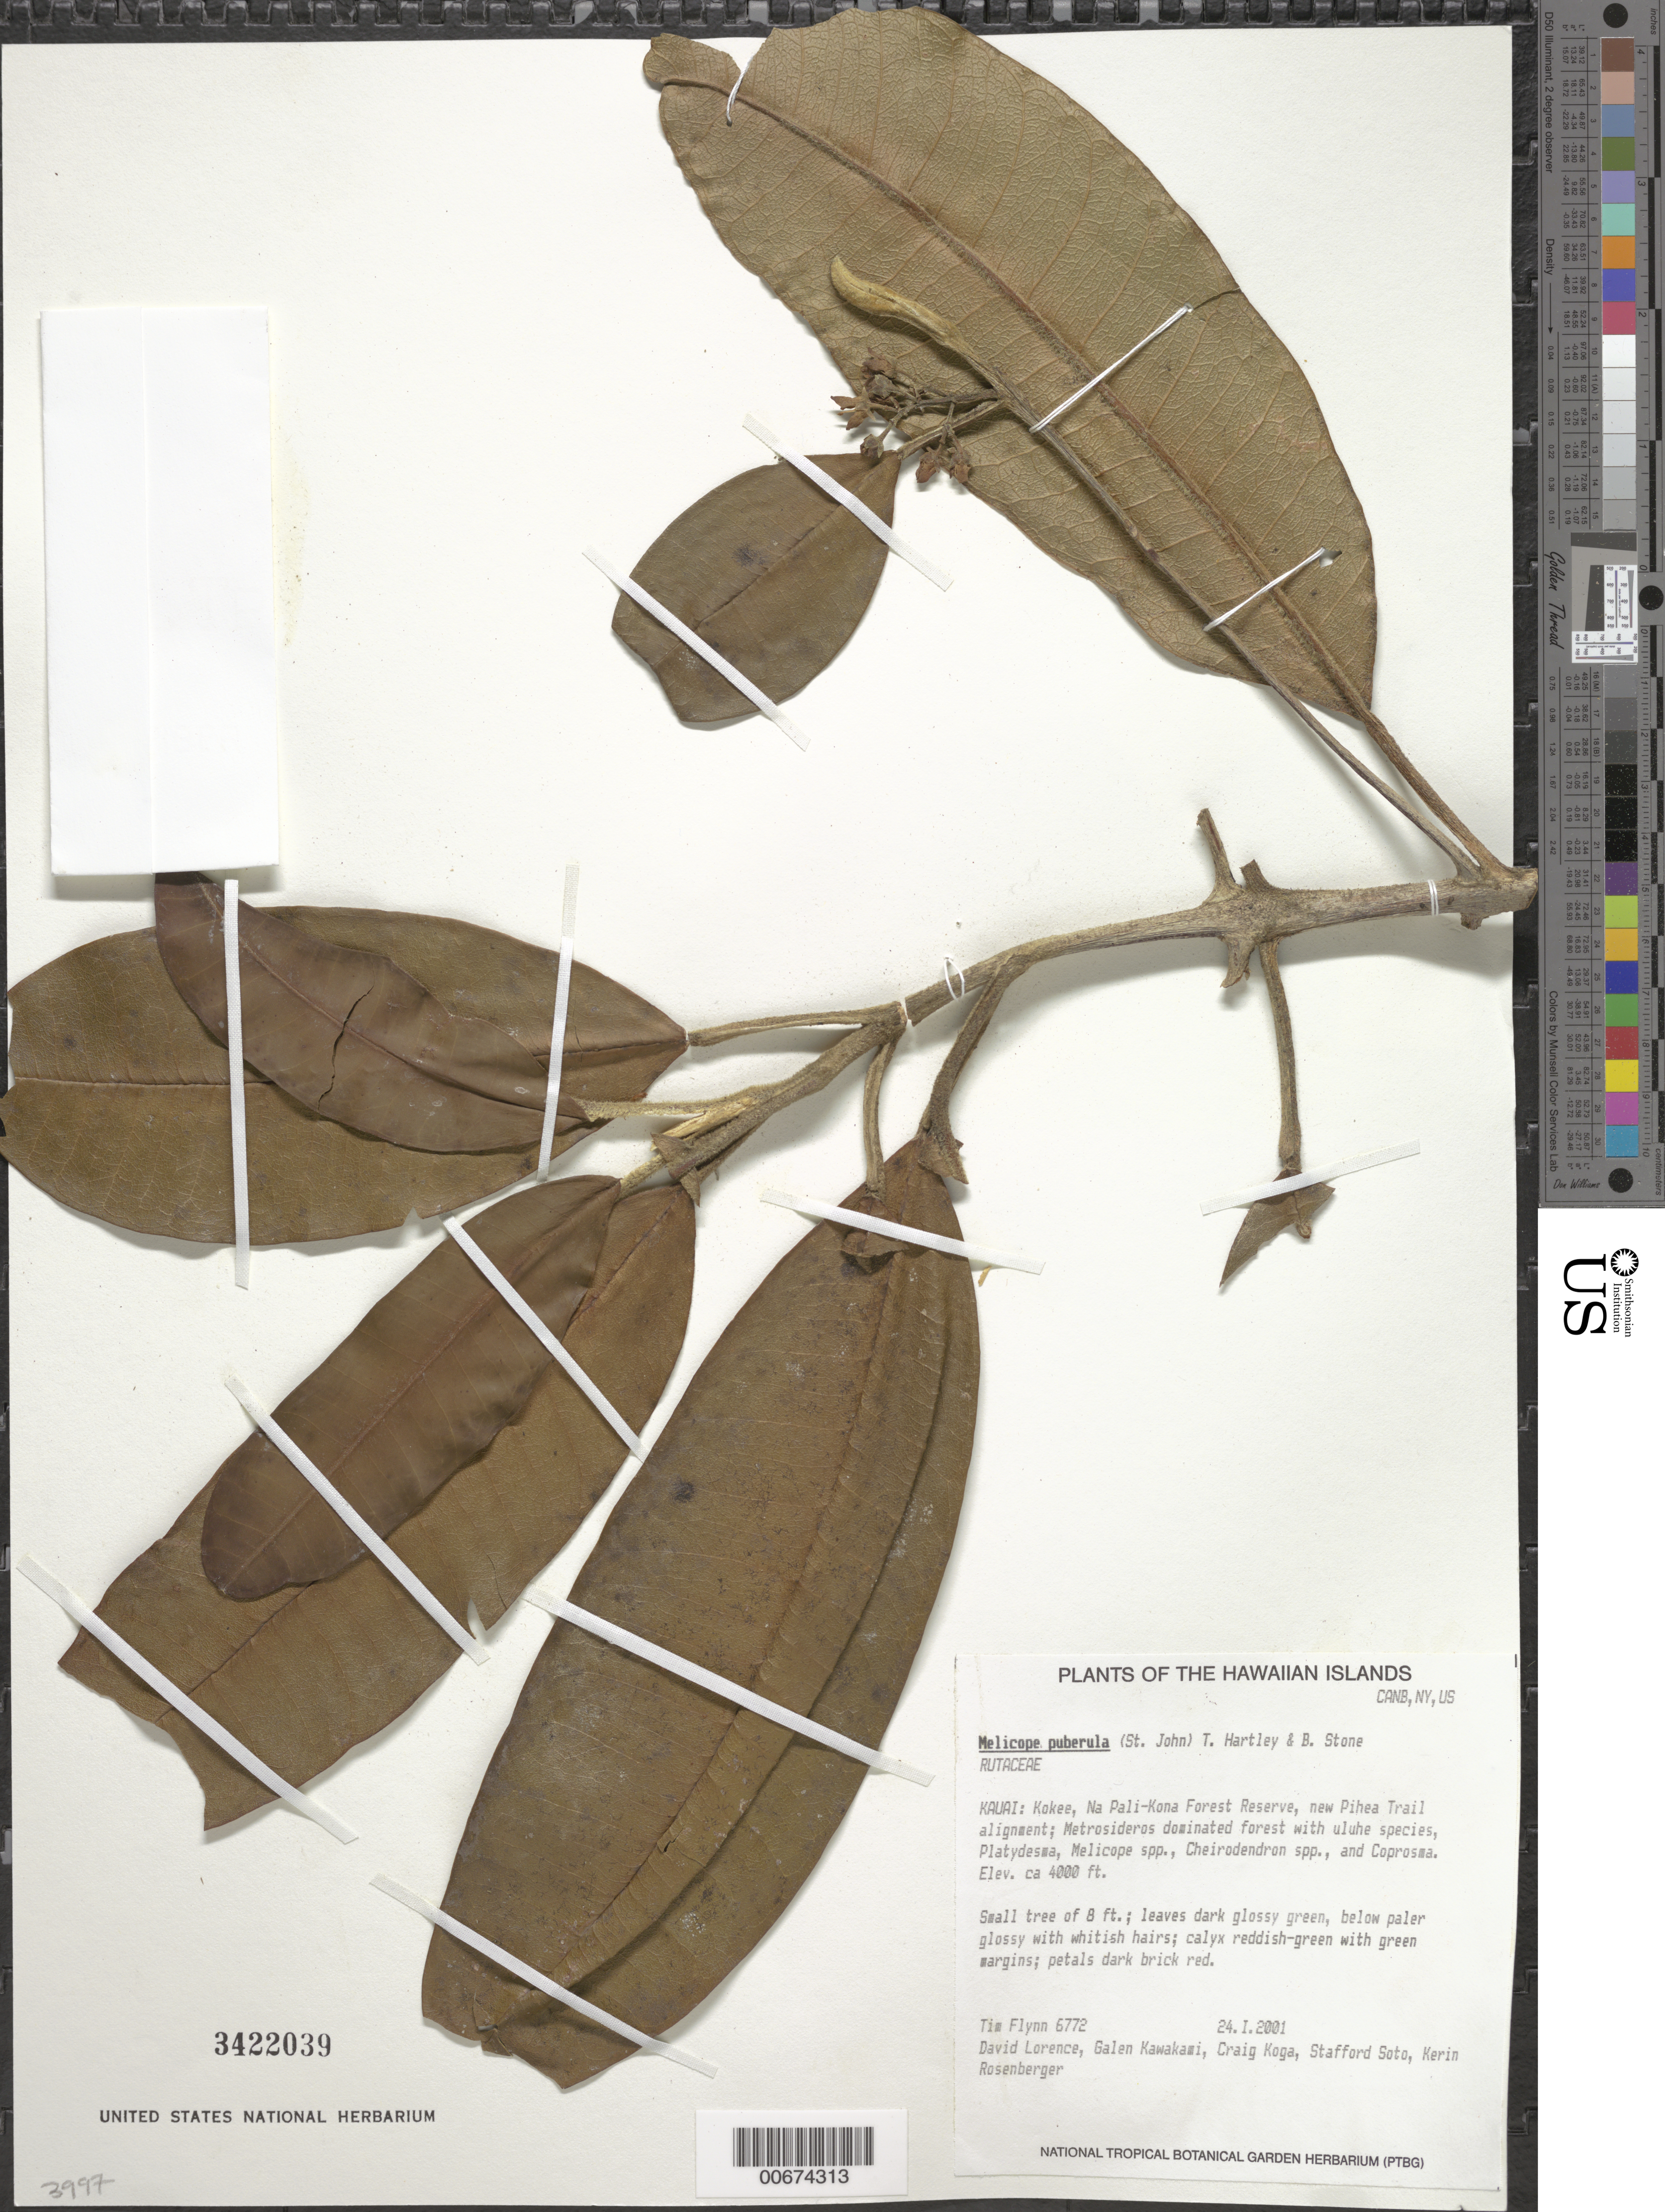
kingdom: Plantae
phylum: Tracheophyta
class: Magnoliopsida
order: Sapindales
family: Rutaceae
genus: Melicope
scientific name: Melicope puberula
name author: (H. St. John) T.G. Hartley & B.C. Stone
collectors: T. W. Flynn, D. Lorence, G. Kawakami, C. Koga, S. Soto & K. Rosenberger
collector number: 6772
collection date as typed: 24 Jan 2001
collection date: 2001-01-24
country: United States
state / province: Hawaii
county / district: Hawaii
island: Kaua'i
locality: Kokee, Na Pali-Kona Forest Reserve, new Pihea Trail alighnment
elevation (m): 1219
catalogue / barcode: US 3422039